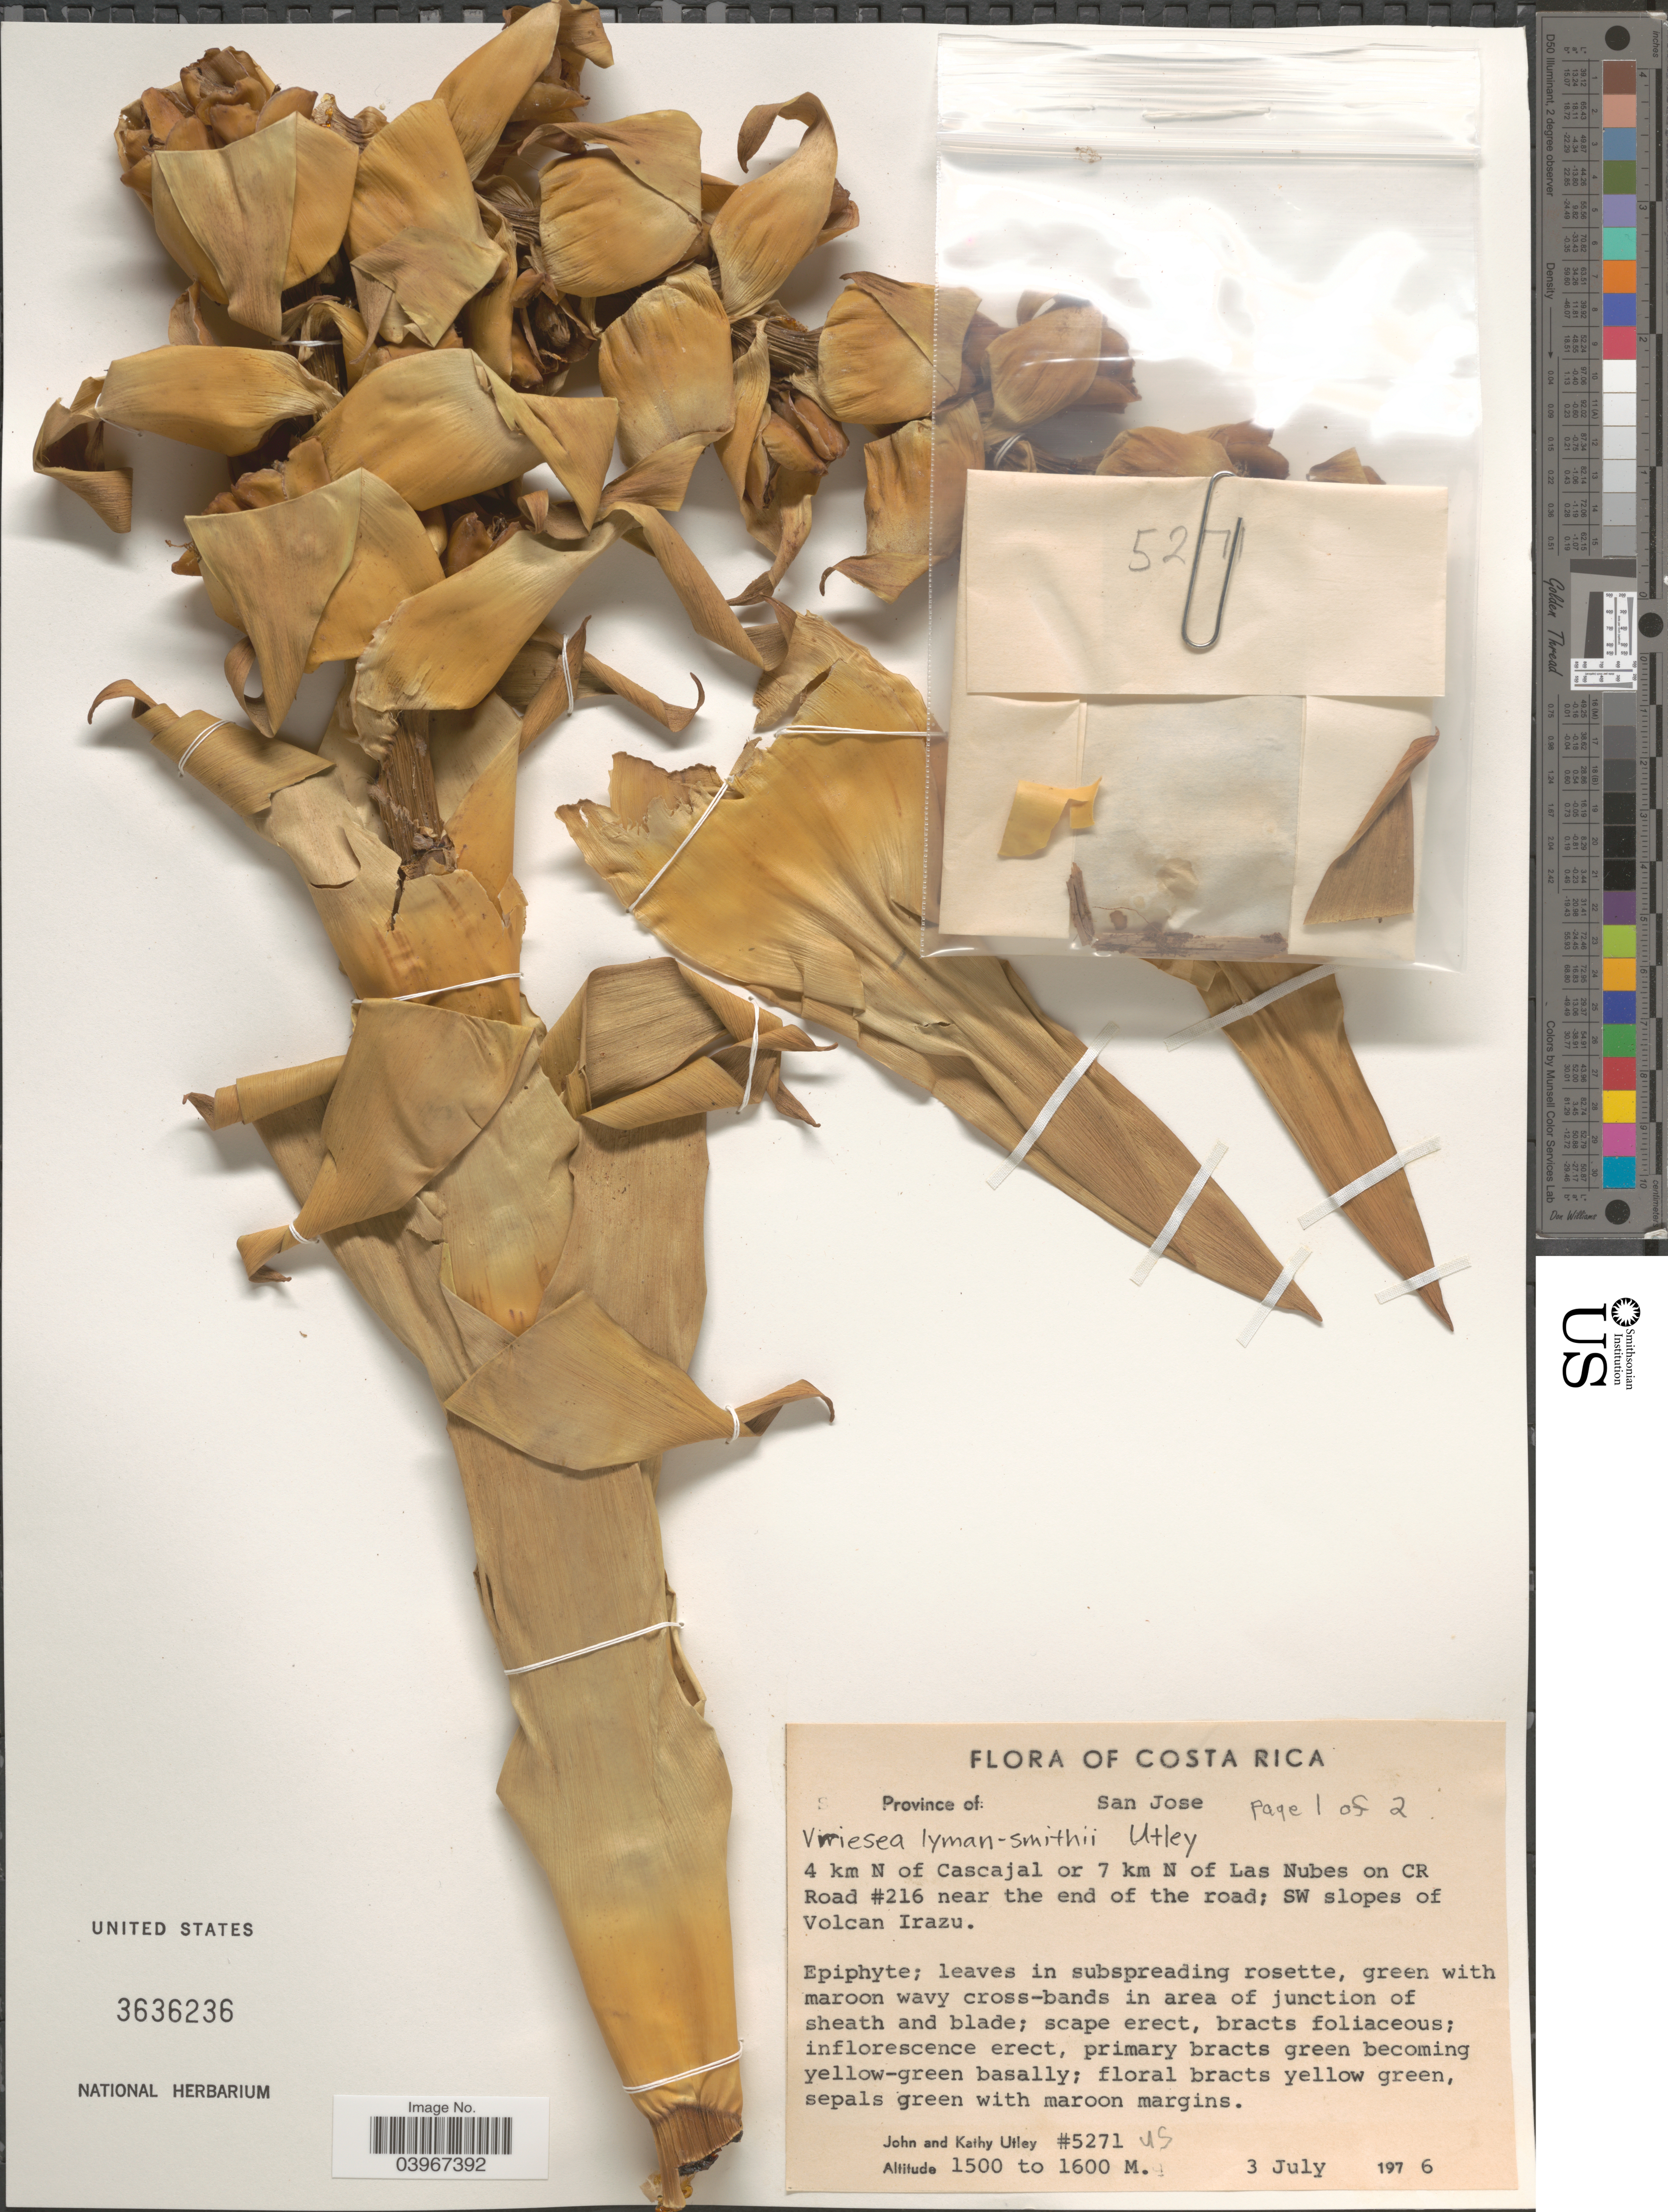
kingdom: Plantae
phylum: Tracheophyta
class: Liliopsida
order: Poales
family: Bromeliaceae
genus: Werauhia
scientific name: Werauhia lyman-smithii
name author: (Utley) J.R. Grant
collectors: J. F. Utley & K. Burt-Utley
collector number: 5271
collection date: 1976-07-03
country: Costa Rica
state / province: San José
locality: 4 km N of Cascajal or 7 km N of Las Nubes on CR Road #216 near the end of the road; SW slopes of Volcan Irazu.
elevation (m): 1500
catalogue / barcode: US 3636236